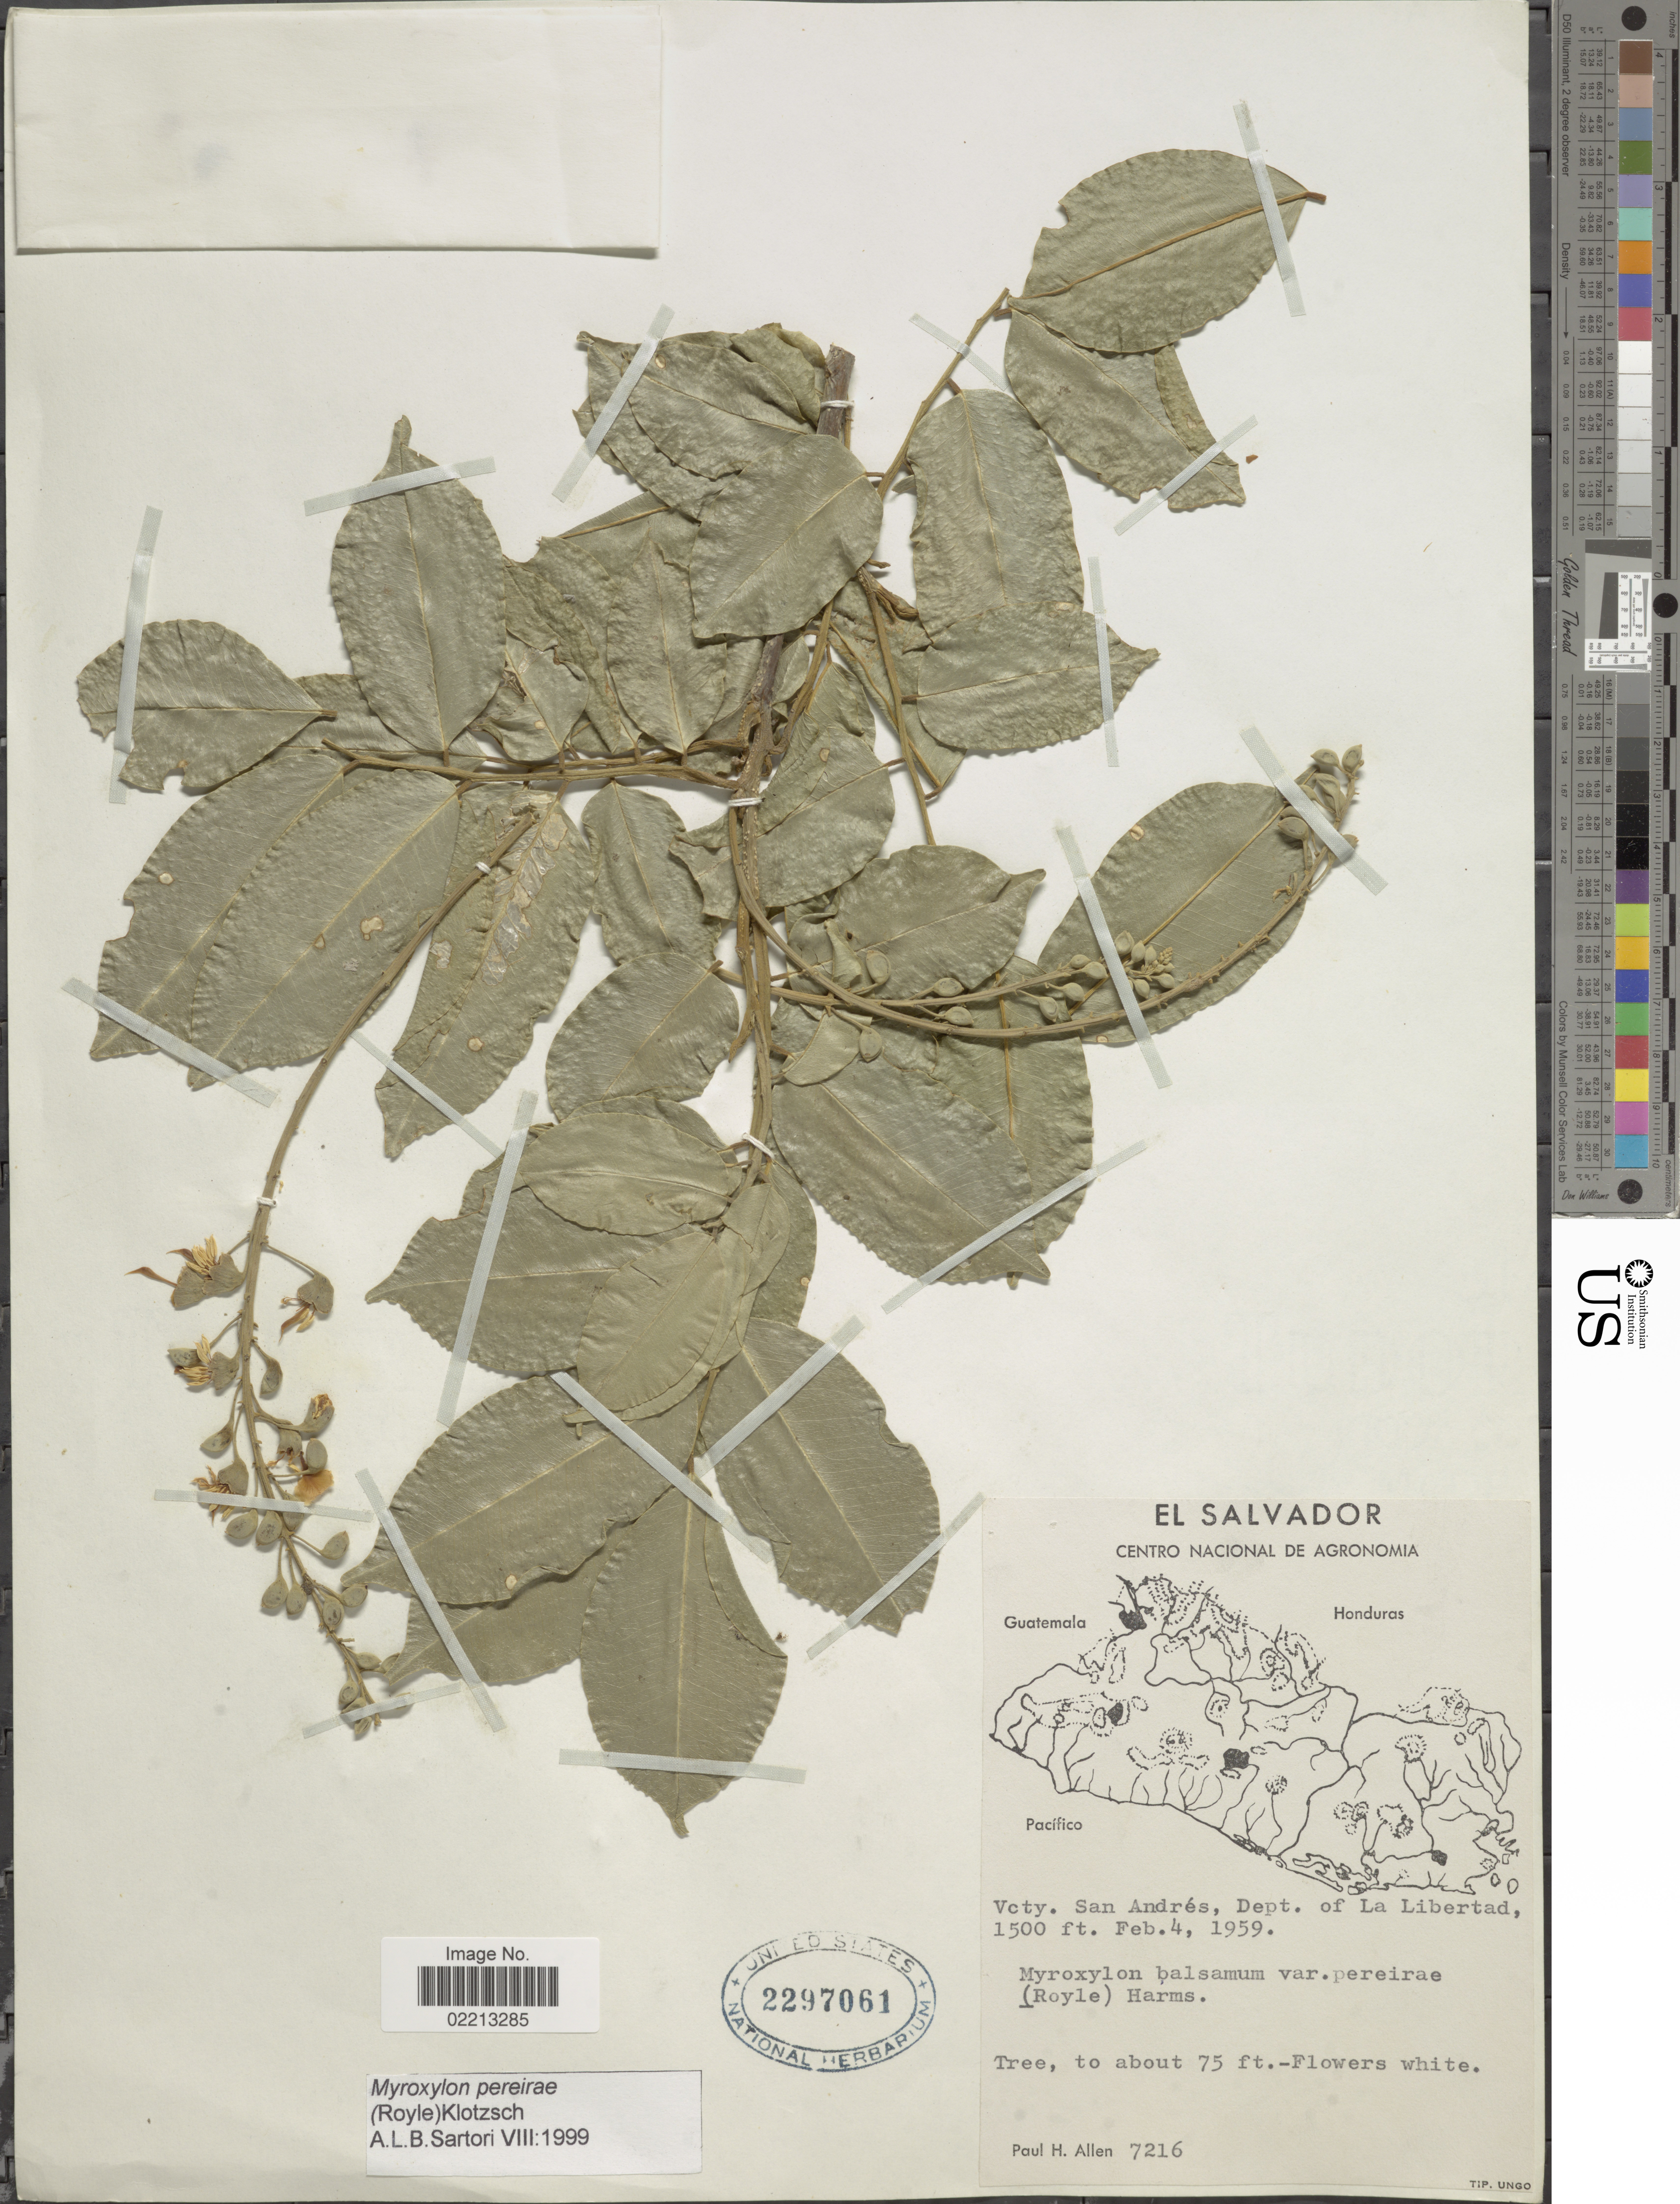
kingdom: Plantae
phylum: Tracheophyta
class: Magnoliopsida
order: Fabales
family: Fabaceae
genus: Myroxylon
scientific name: Myroxylon pereirae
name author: (Royle) Klotzsch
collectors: P. H. Allen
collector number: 7216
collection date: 1959-02-04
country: El Salvador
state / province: La Libertad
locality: Vcty. San Andres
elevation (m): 457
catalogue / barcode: US 2297061